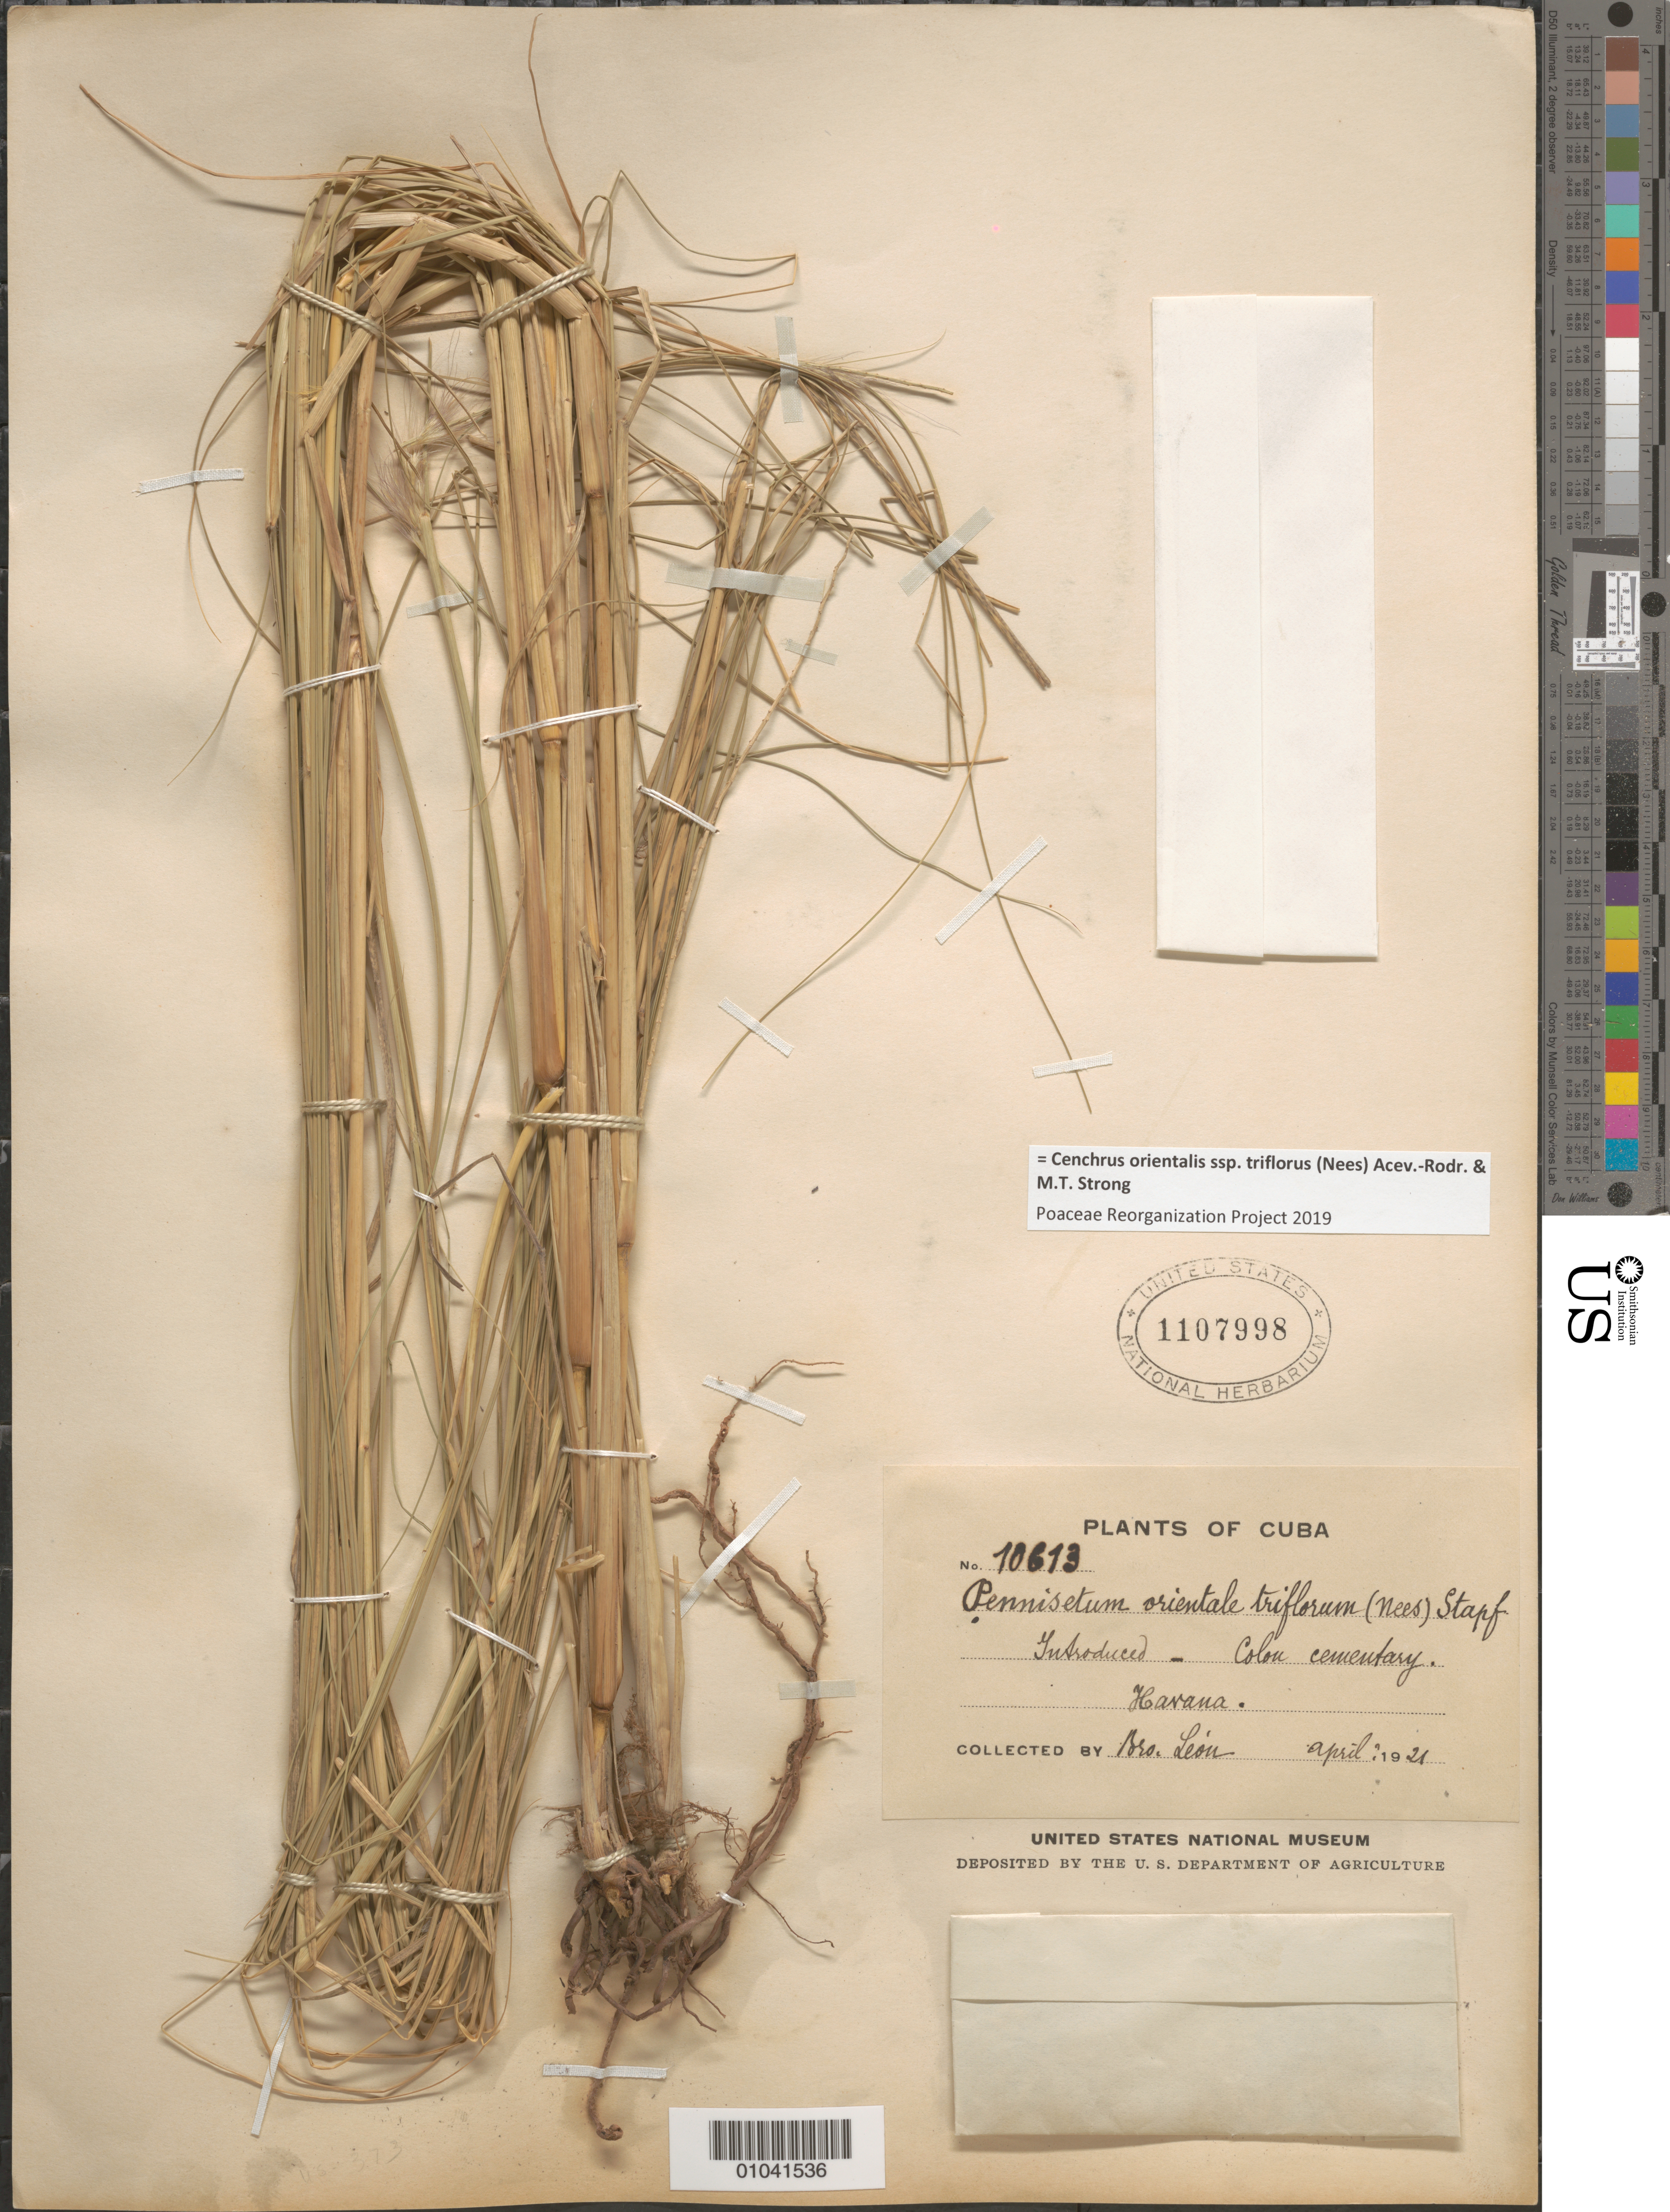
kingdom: Plantae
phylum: Tracheophyta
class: Liliopsida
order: Poales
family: Poaceae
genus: Cenchrus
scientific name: Cenchrus orientalis subsp. triflorus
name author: (Nees) Acev.-Rodr. & M.T. Strong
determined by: Poaceae Reorganization Project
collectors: Bro. León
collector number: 10613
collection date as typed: Apr 1921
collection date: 1921-04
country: Cuba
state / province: La Habana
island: Cuba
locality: Colon cemetary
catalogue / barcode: US 1107998